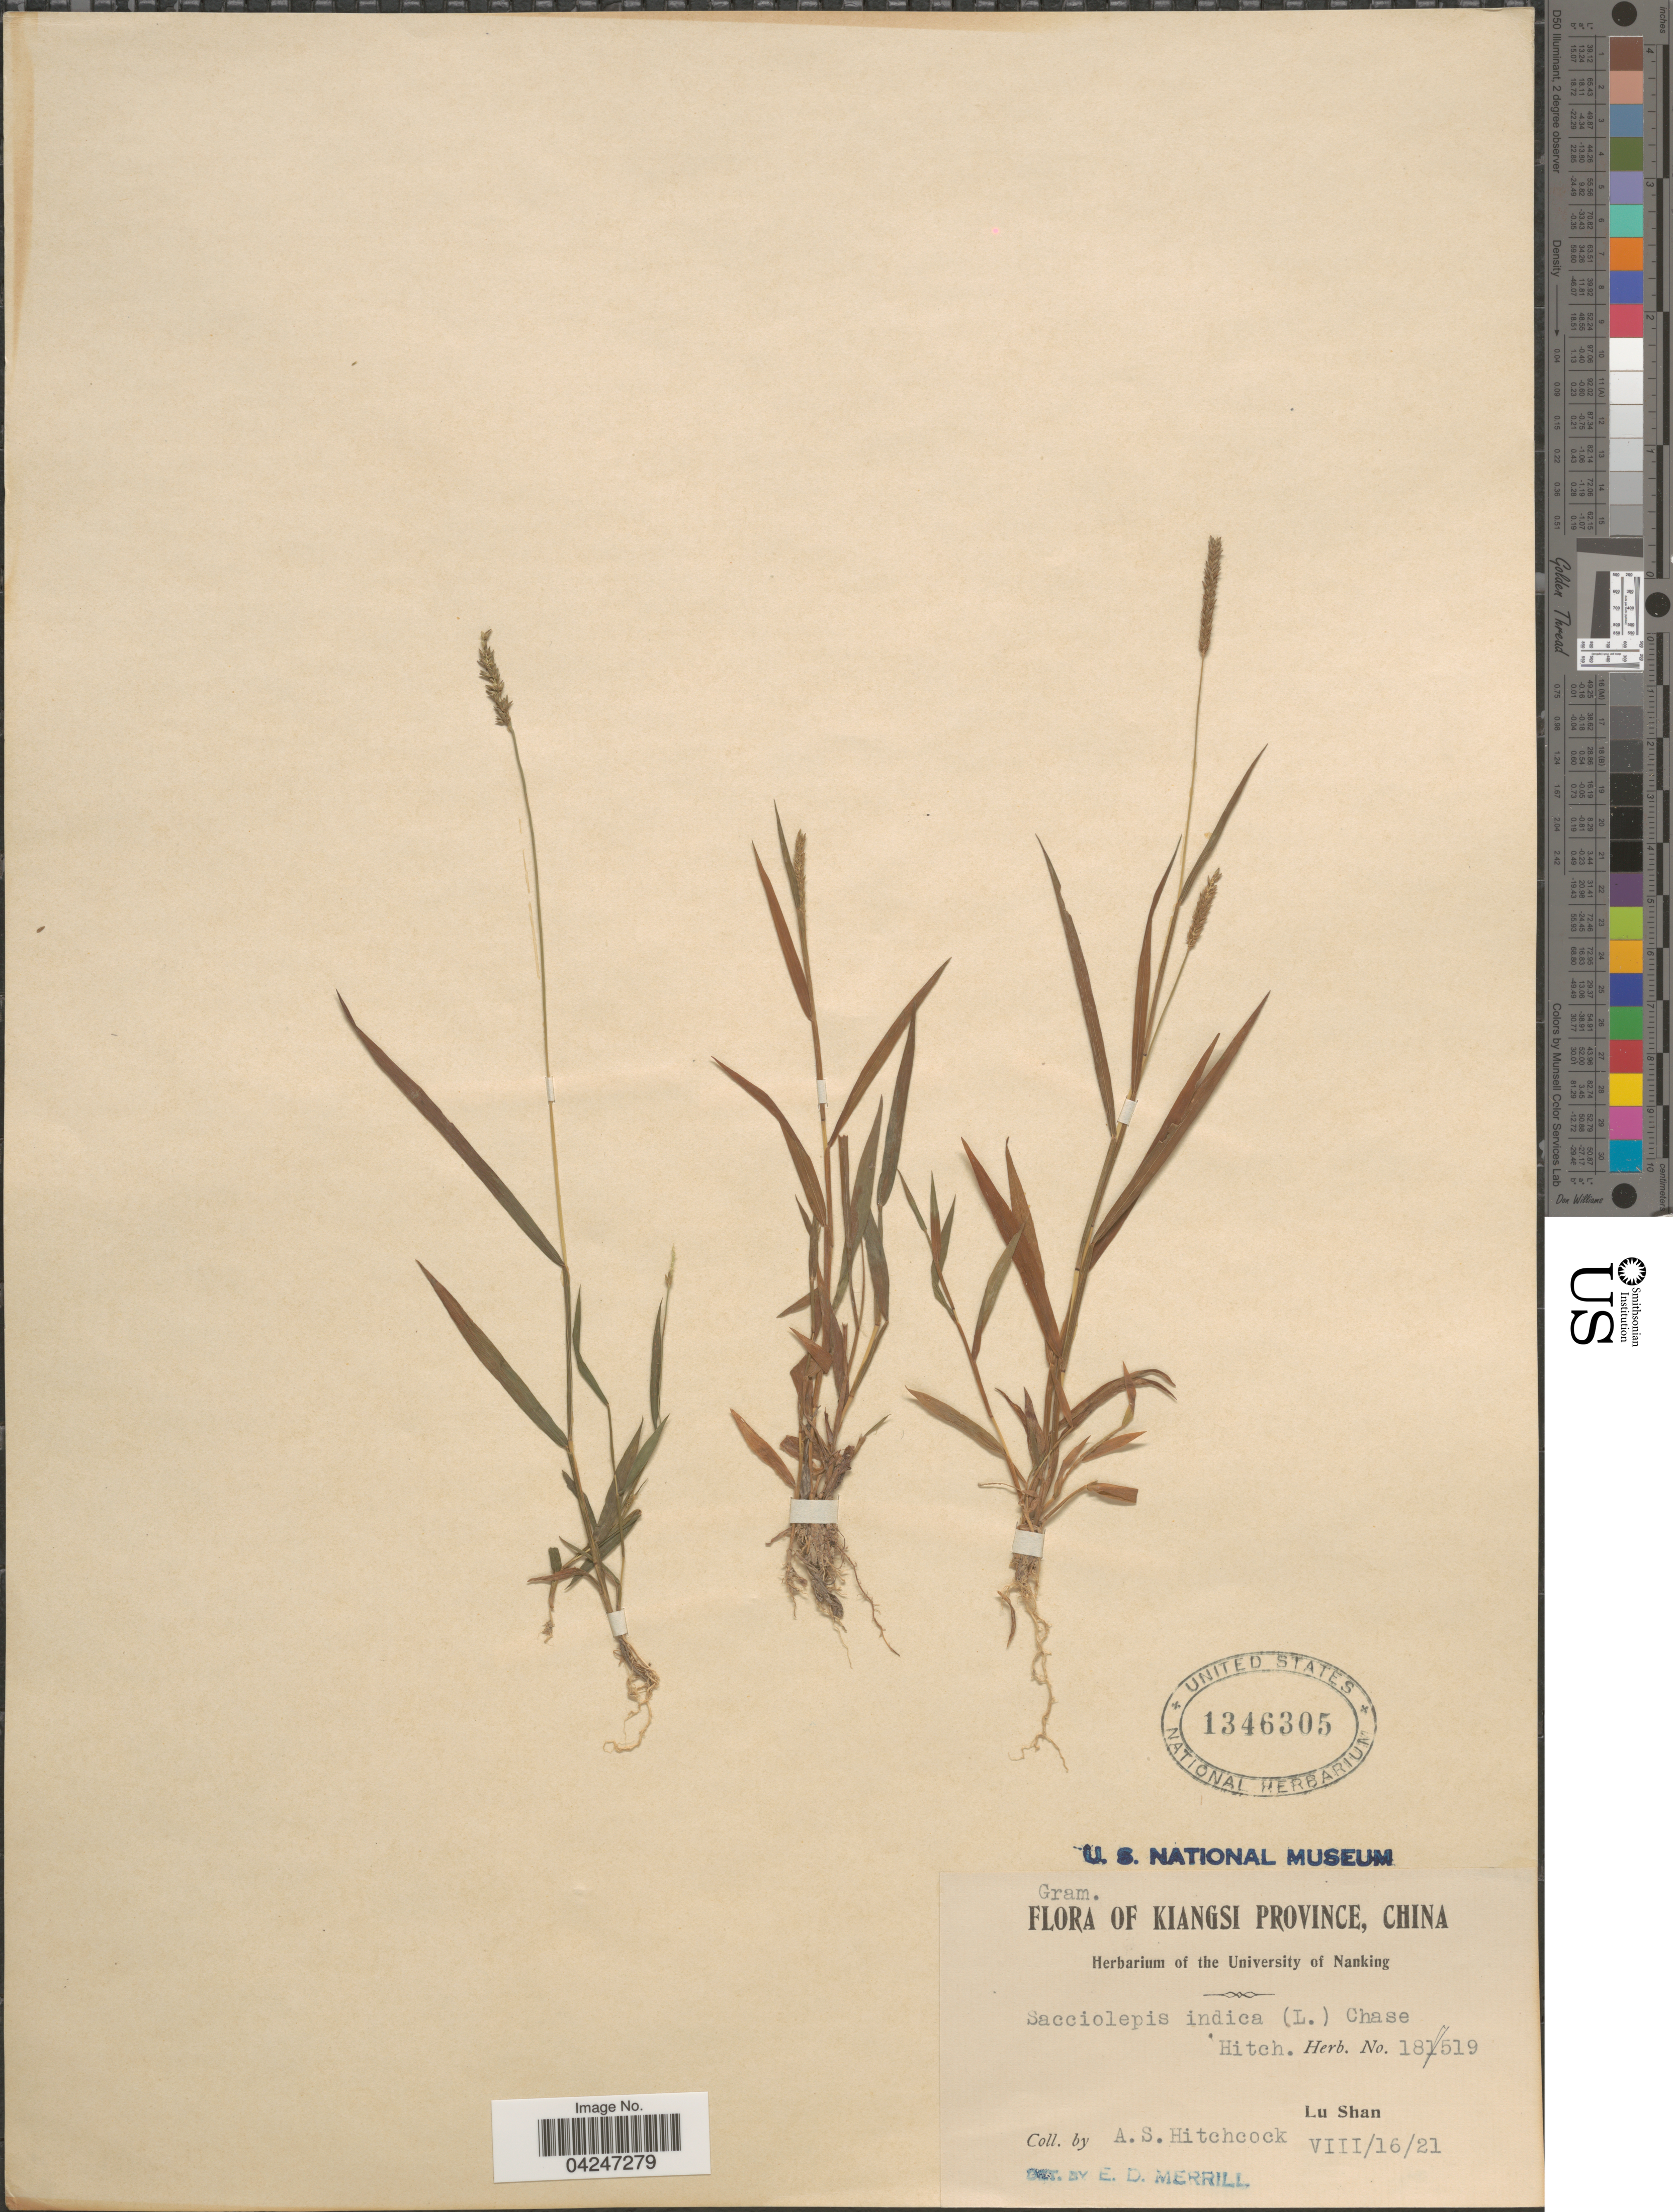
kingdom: Plantae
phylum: Tracheophyta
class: Liliopsida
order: Poales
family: Poaceae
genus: Sacciolepis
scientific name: Sacciolepis indica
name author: (L.) Chase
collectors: A. S. Hitchcock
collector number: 181519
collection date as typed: Transcribed d/m/y: 16/8/21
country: China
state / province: Jiangxi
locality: Kiangsi Province. Lu Shan.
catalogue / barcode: US 1346305